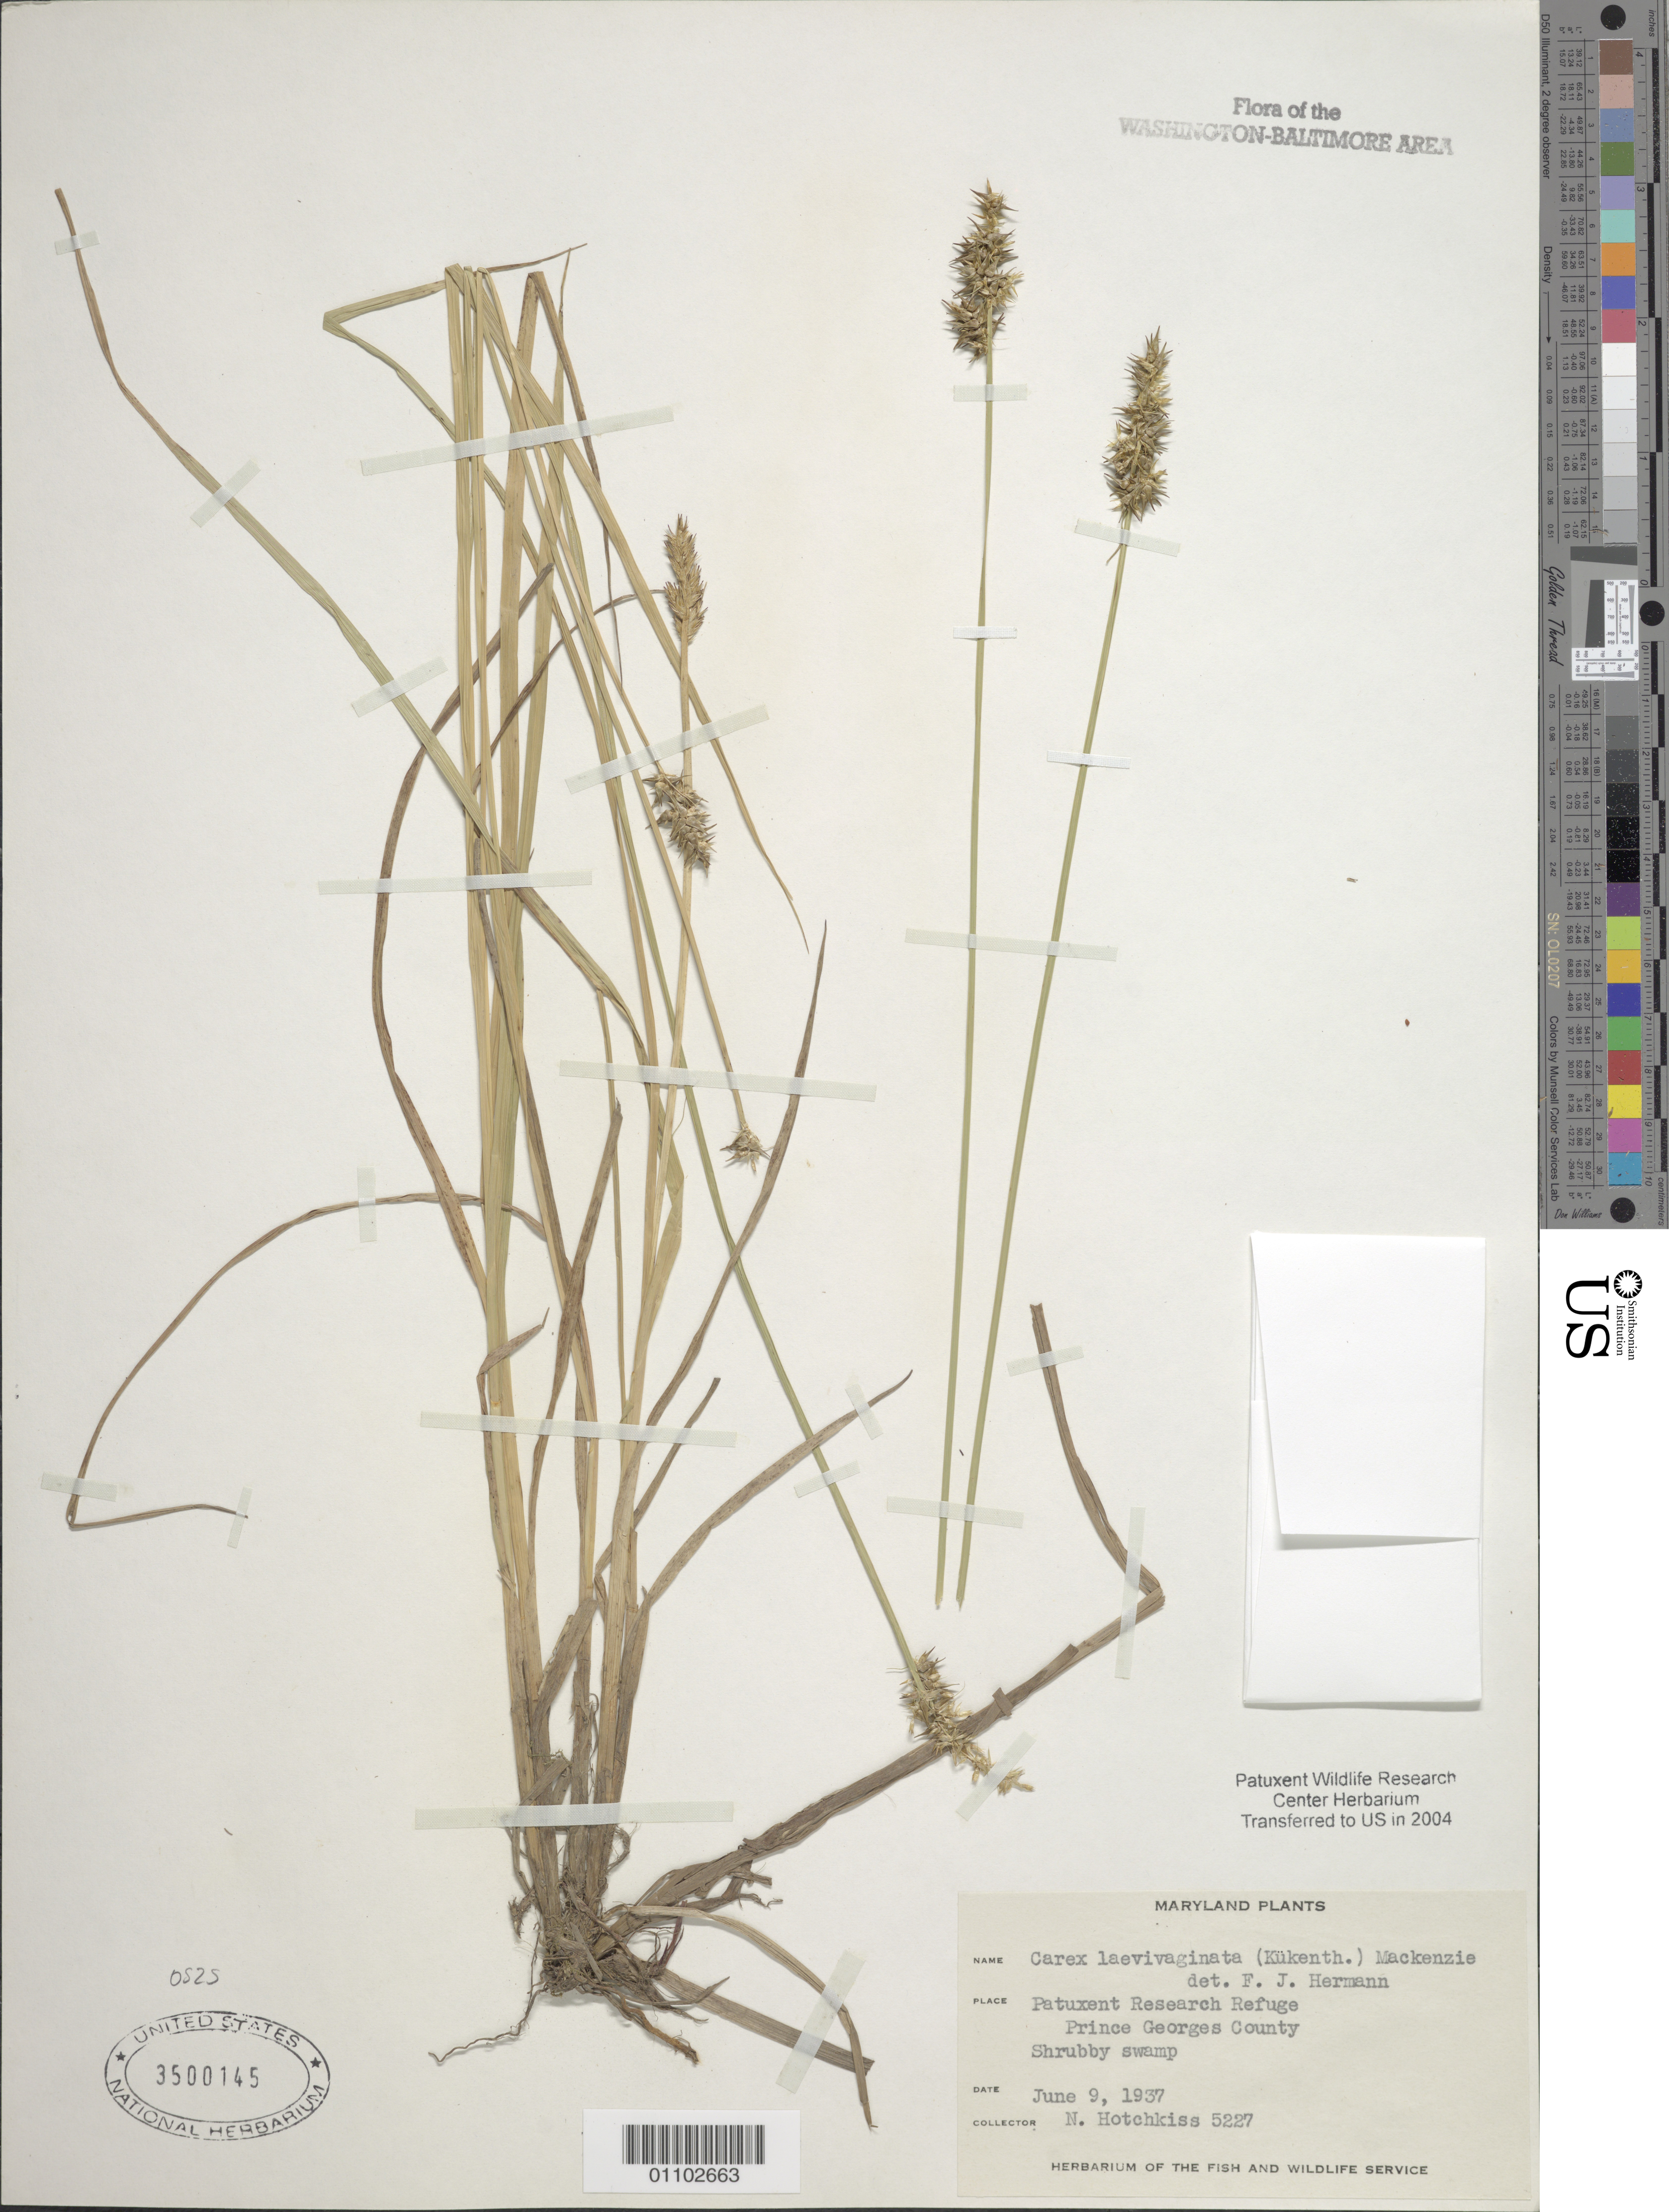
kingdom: Plantae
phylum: Tracheophyta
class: Liliopsida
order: Poales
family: Cyperaceae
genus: Carex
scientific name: Carex laevivaginata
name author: (Kük.) Mack.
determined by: Hermann, F. J.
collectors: N. Hotchkiss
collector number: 5227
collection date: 1937-06-09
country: United States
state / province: Maryland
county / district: Prince George's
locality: Patuxent Research Refuge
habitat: Shrubby swamp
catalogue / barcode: US 3500145